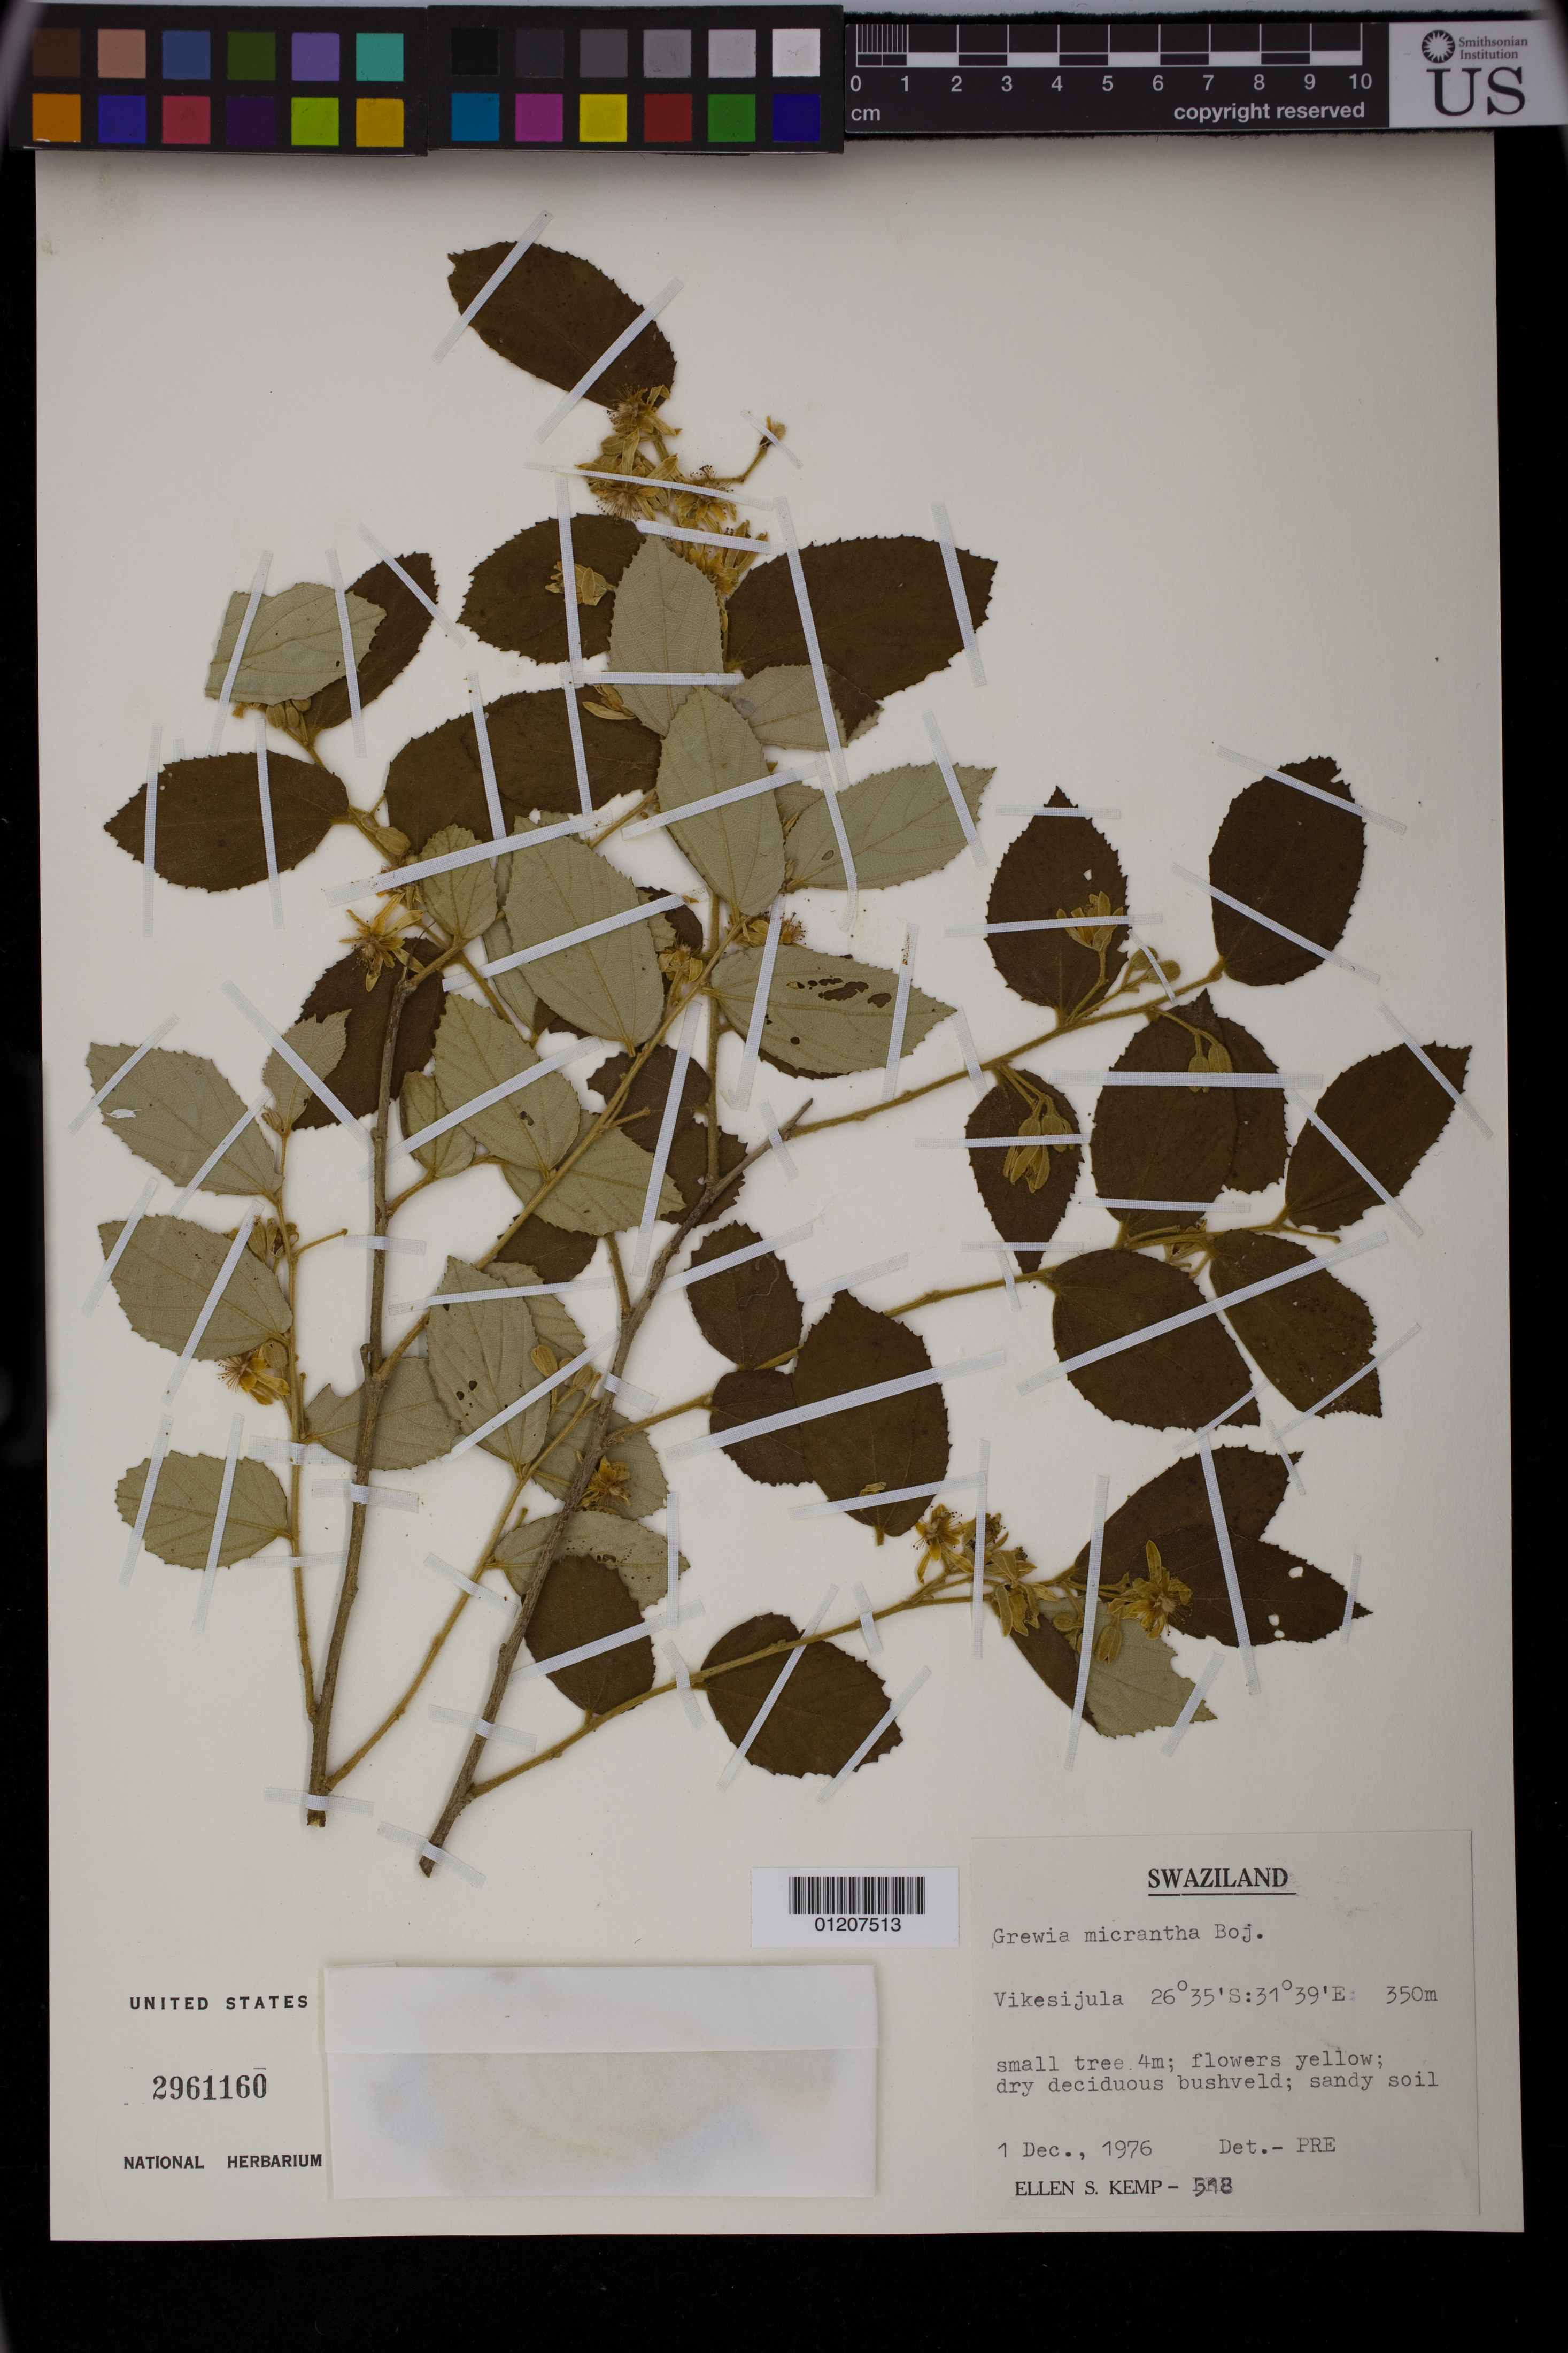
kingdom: Plantae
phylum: Tracheophyta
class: Magnoliopsida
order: Malvales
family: Malvaceae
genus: Grewia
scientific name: Grewia micrantha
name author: Bojer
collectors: E. S. Kemp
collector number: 518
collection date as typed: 12 Jan 1976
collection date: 1976-01-12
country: Eswatini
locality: Vikesijula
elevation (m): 350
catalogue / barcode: US 2961160